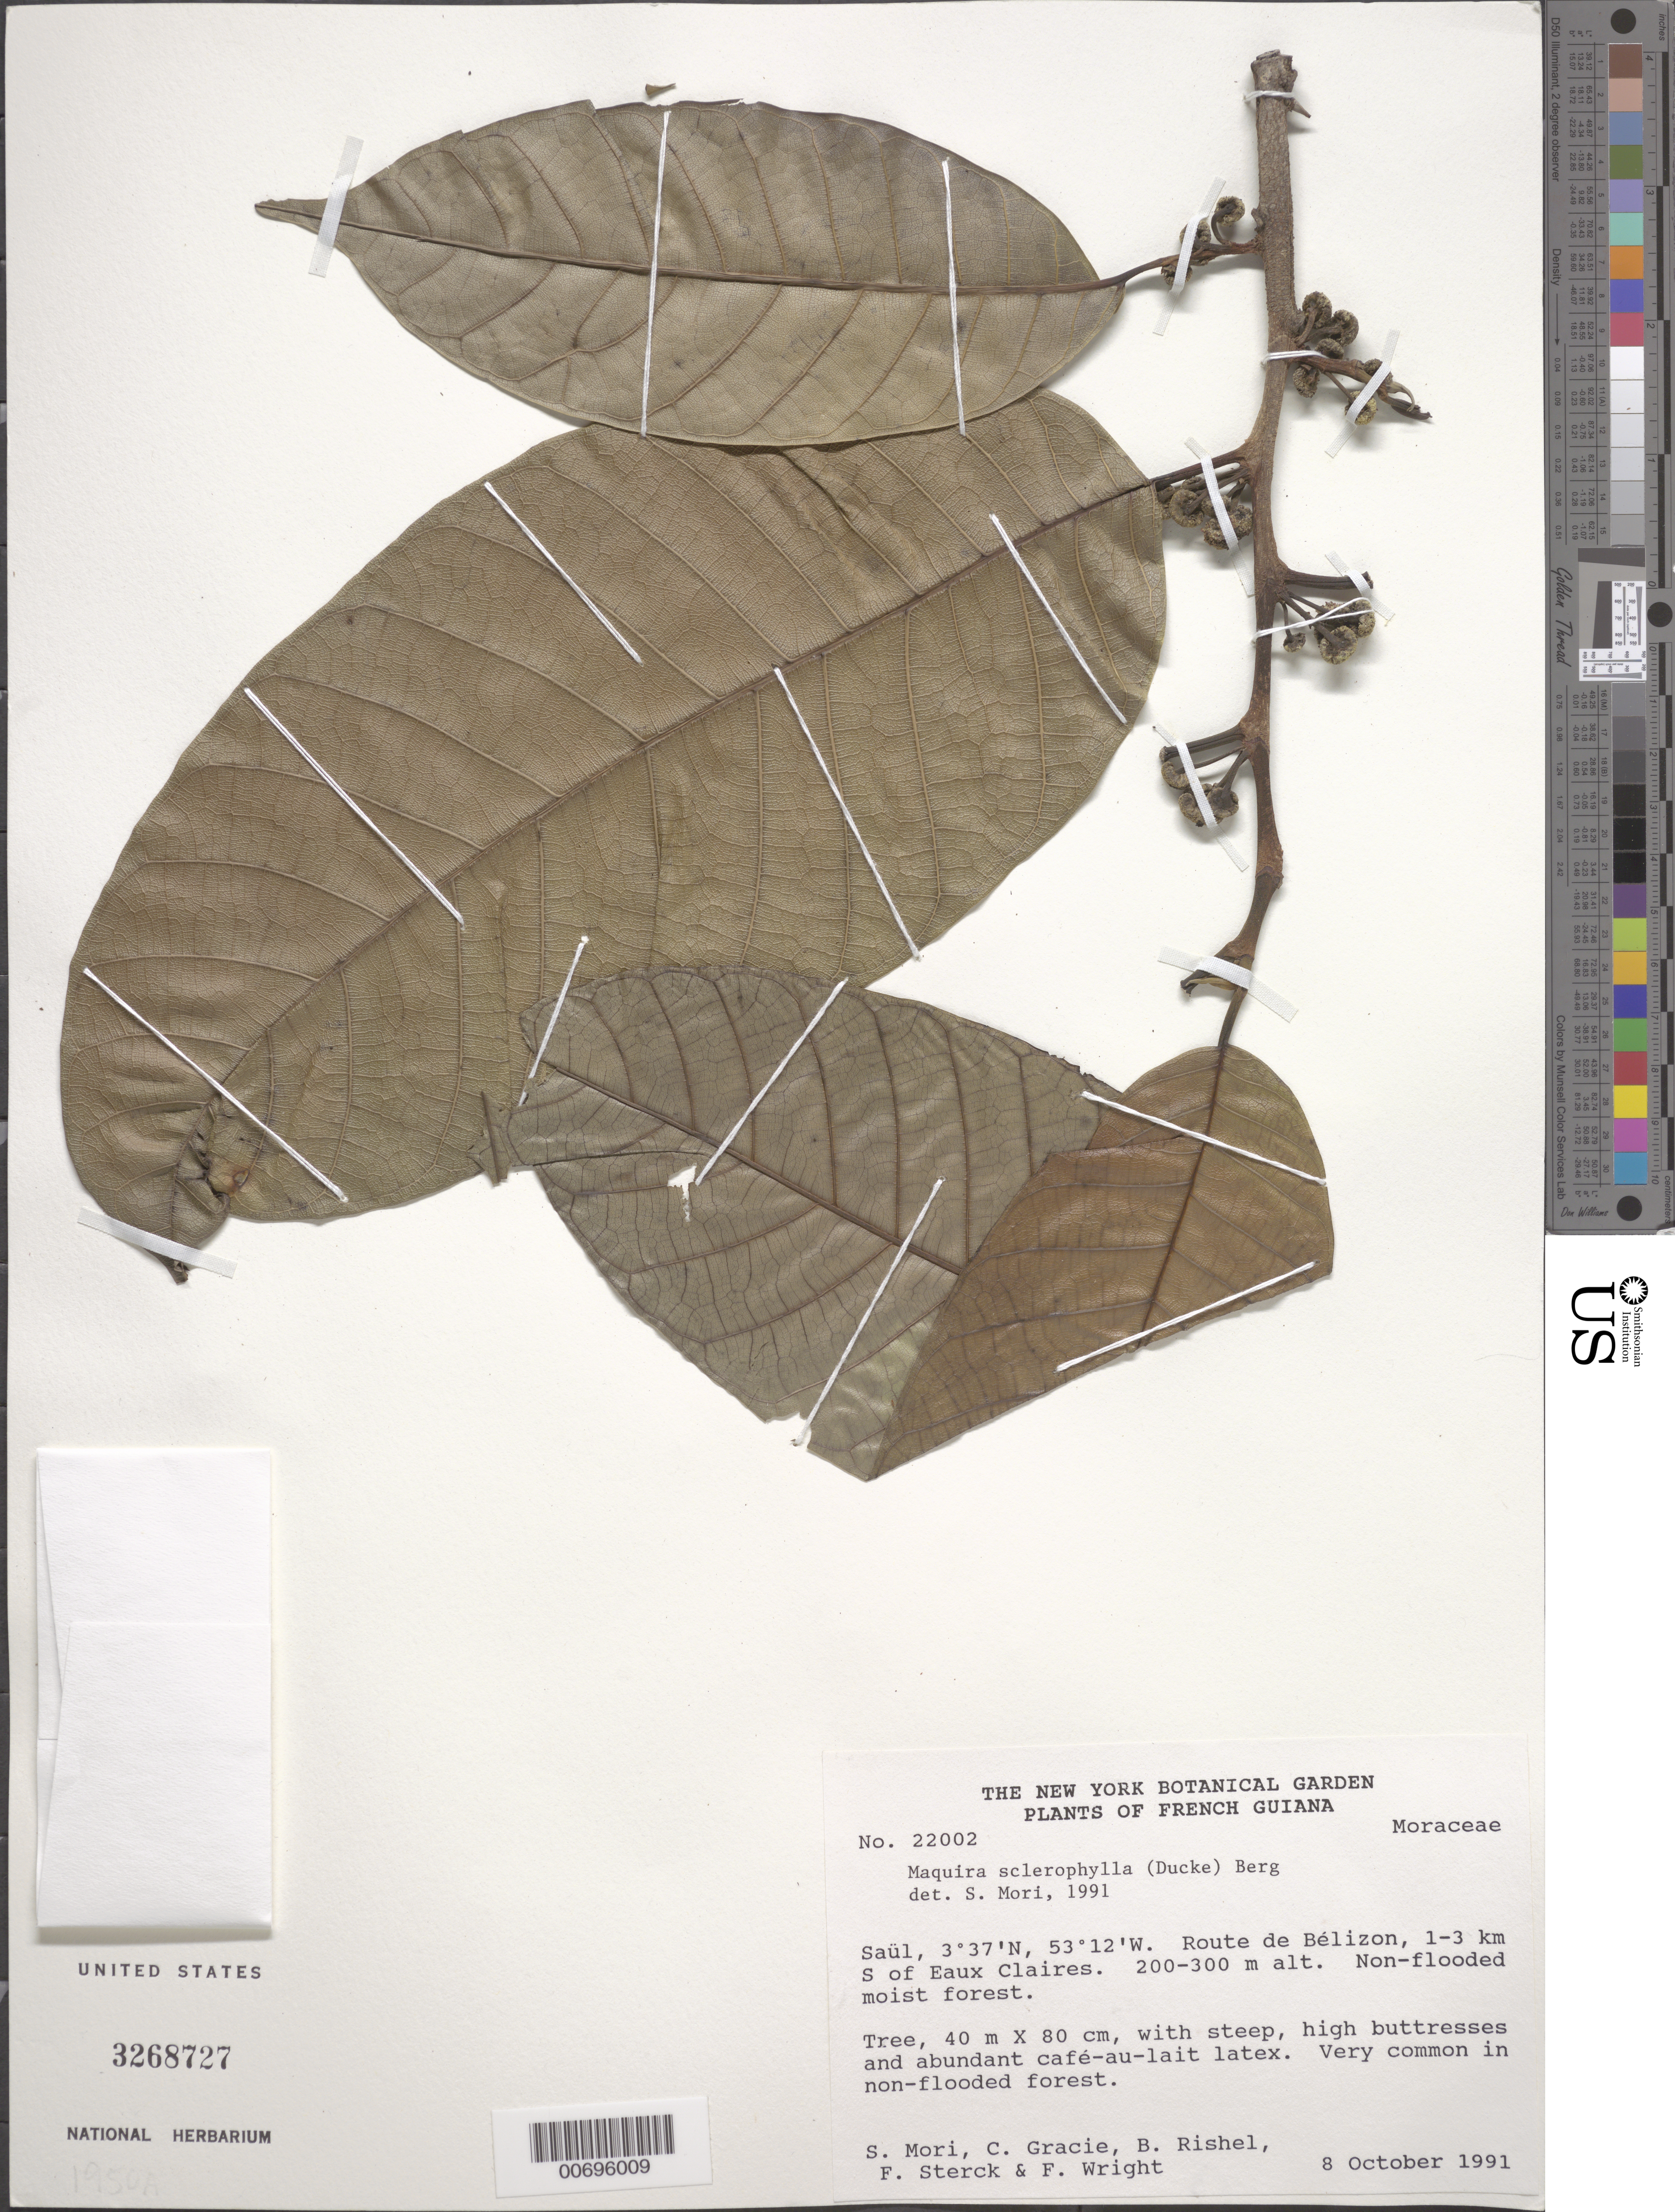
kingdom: Plantae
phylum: Tracheophyta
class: Magnoliopsida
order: Rosales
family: Moraceae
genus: Maquira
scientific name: Maquira sclerophylla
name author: (Ducke) C.C. Berg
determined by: Mori, Scott A.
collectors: S. Mori, C. A. Gracie, J. Lazzaroni, B. Rishel, D. Russell & F. Wright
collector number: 22002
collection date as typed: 8-Oct-91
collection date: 1991-10-08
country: French Guiana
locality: Saül, Route de Bélizon, 1-3 km S of Eaux Claires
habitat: Non-flooded moist forest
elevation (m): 200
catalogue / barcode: US 3268727